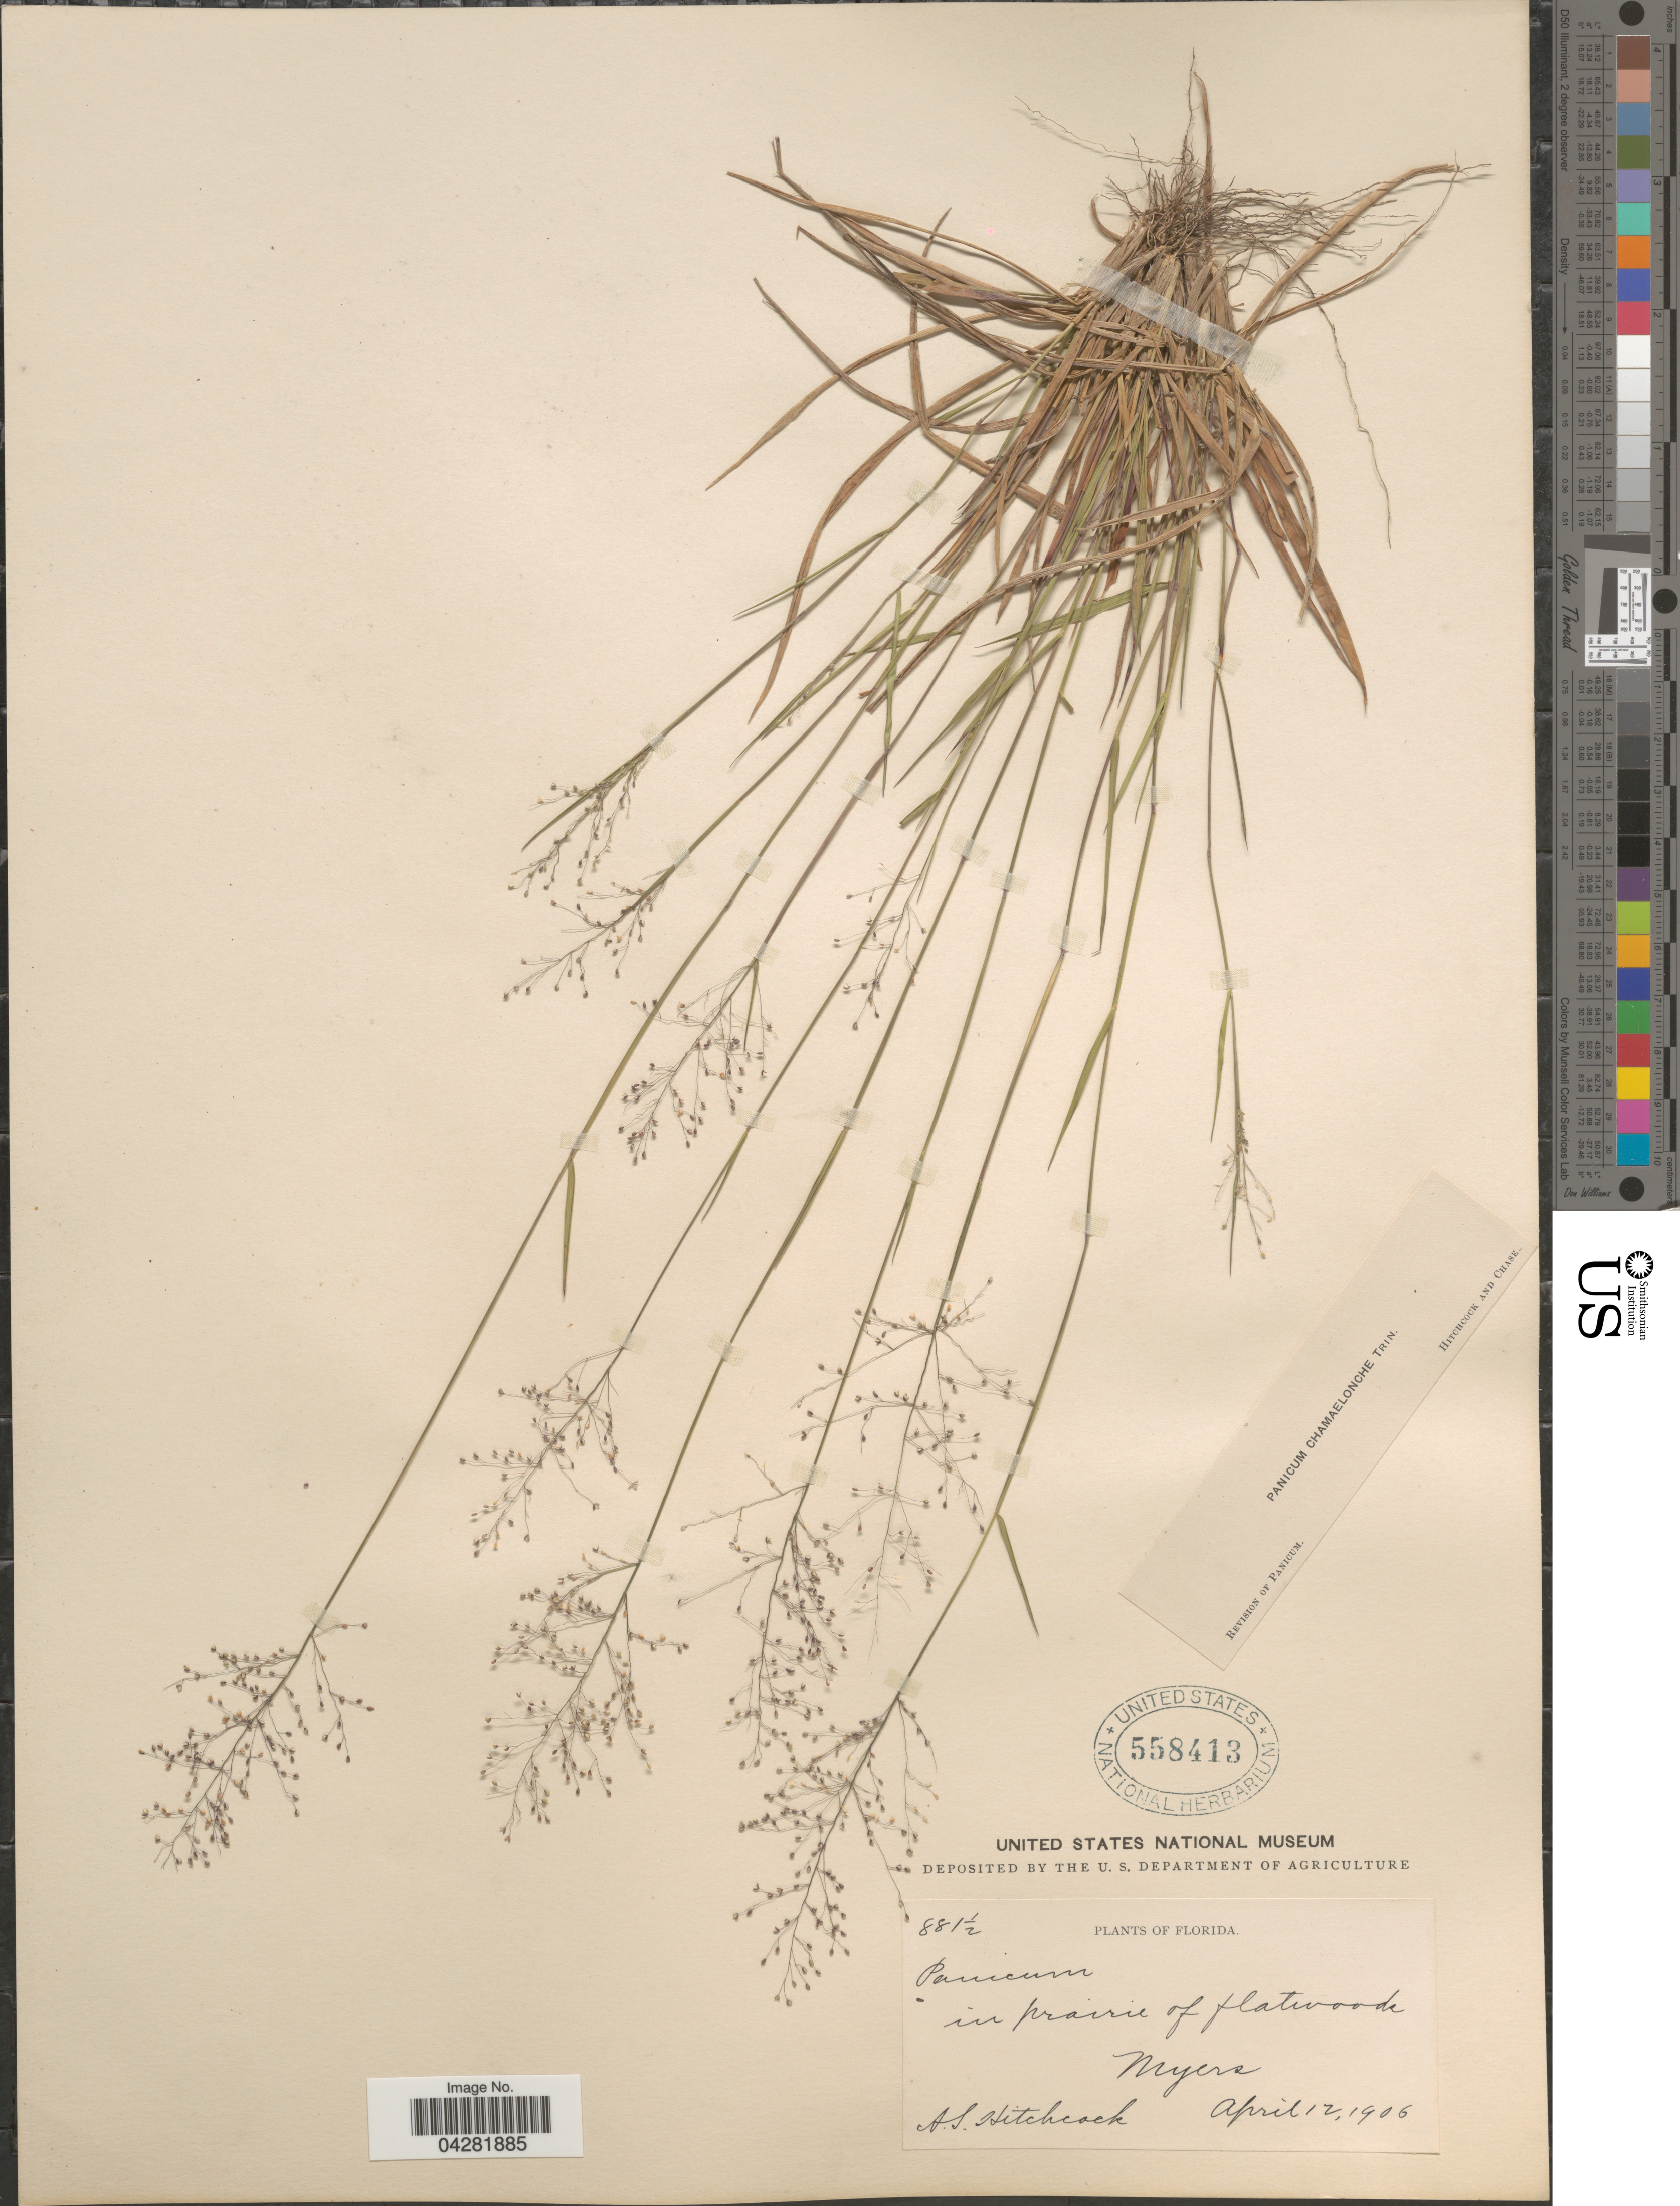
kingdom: Plantae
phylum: Tracheophyta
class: Liliopsida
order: Poales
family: Poaceae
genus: Dichanthelium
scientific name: Dichanthelium ensifolium var. ensifolium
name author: (Baldwin ex Elliot) Gould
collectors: A. S. Hitchcock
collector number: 881½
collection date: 1906-04-12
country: United States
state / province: Florida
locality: Myers.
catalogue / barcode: US 558413